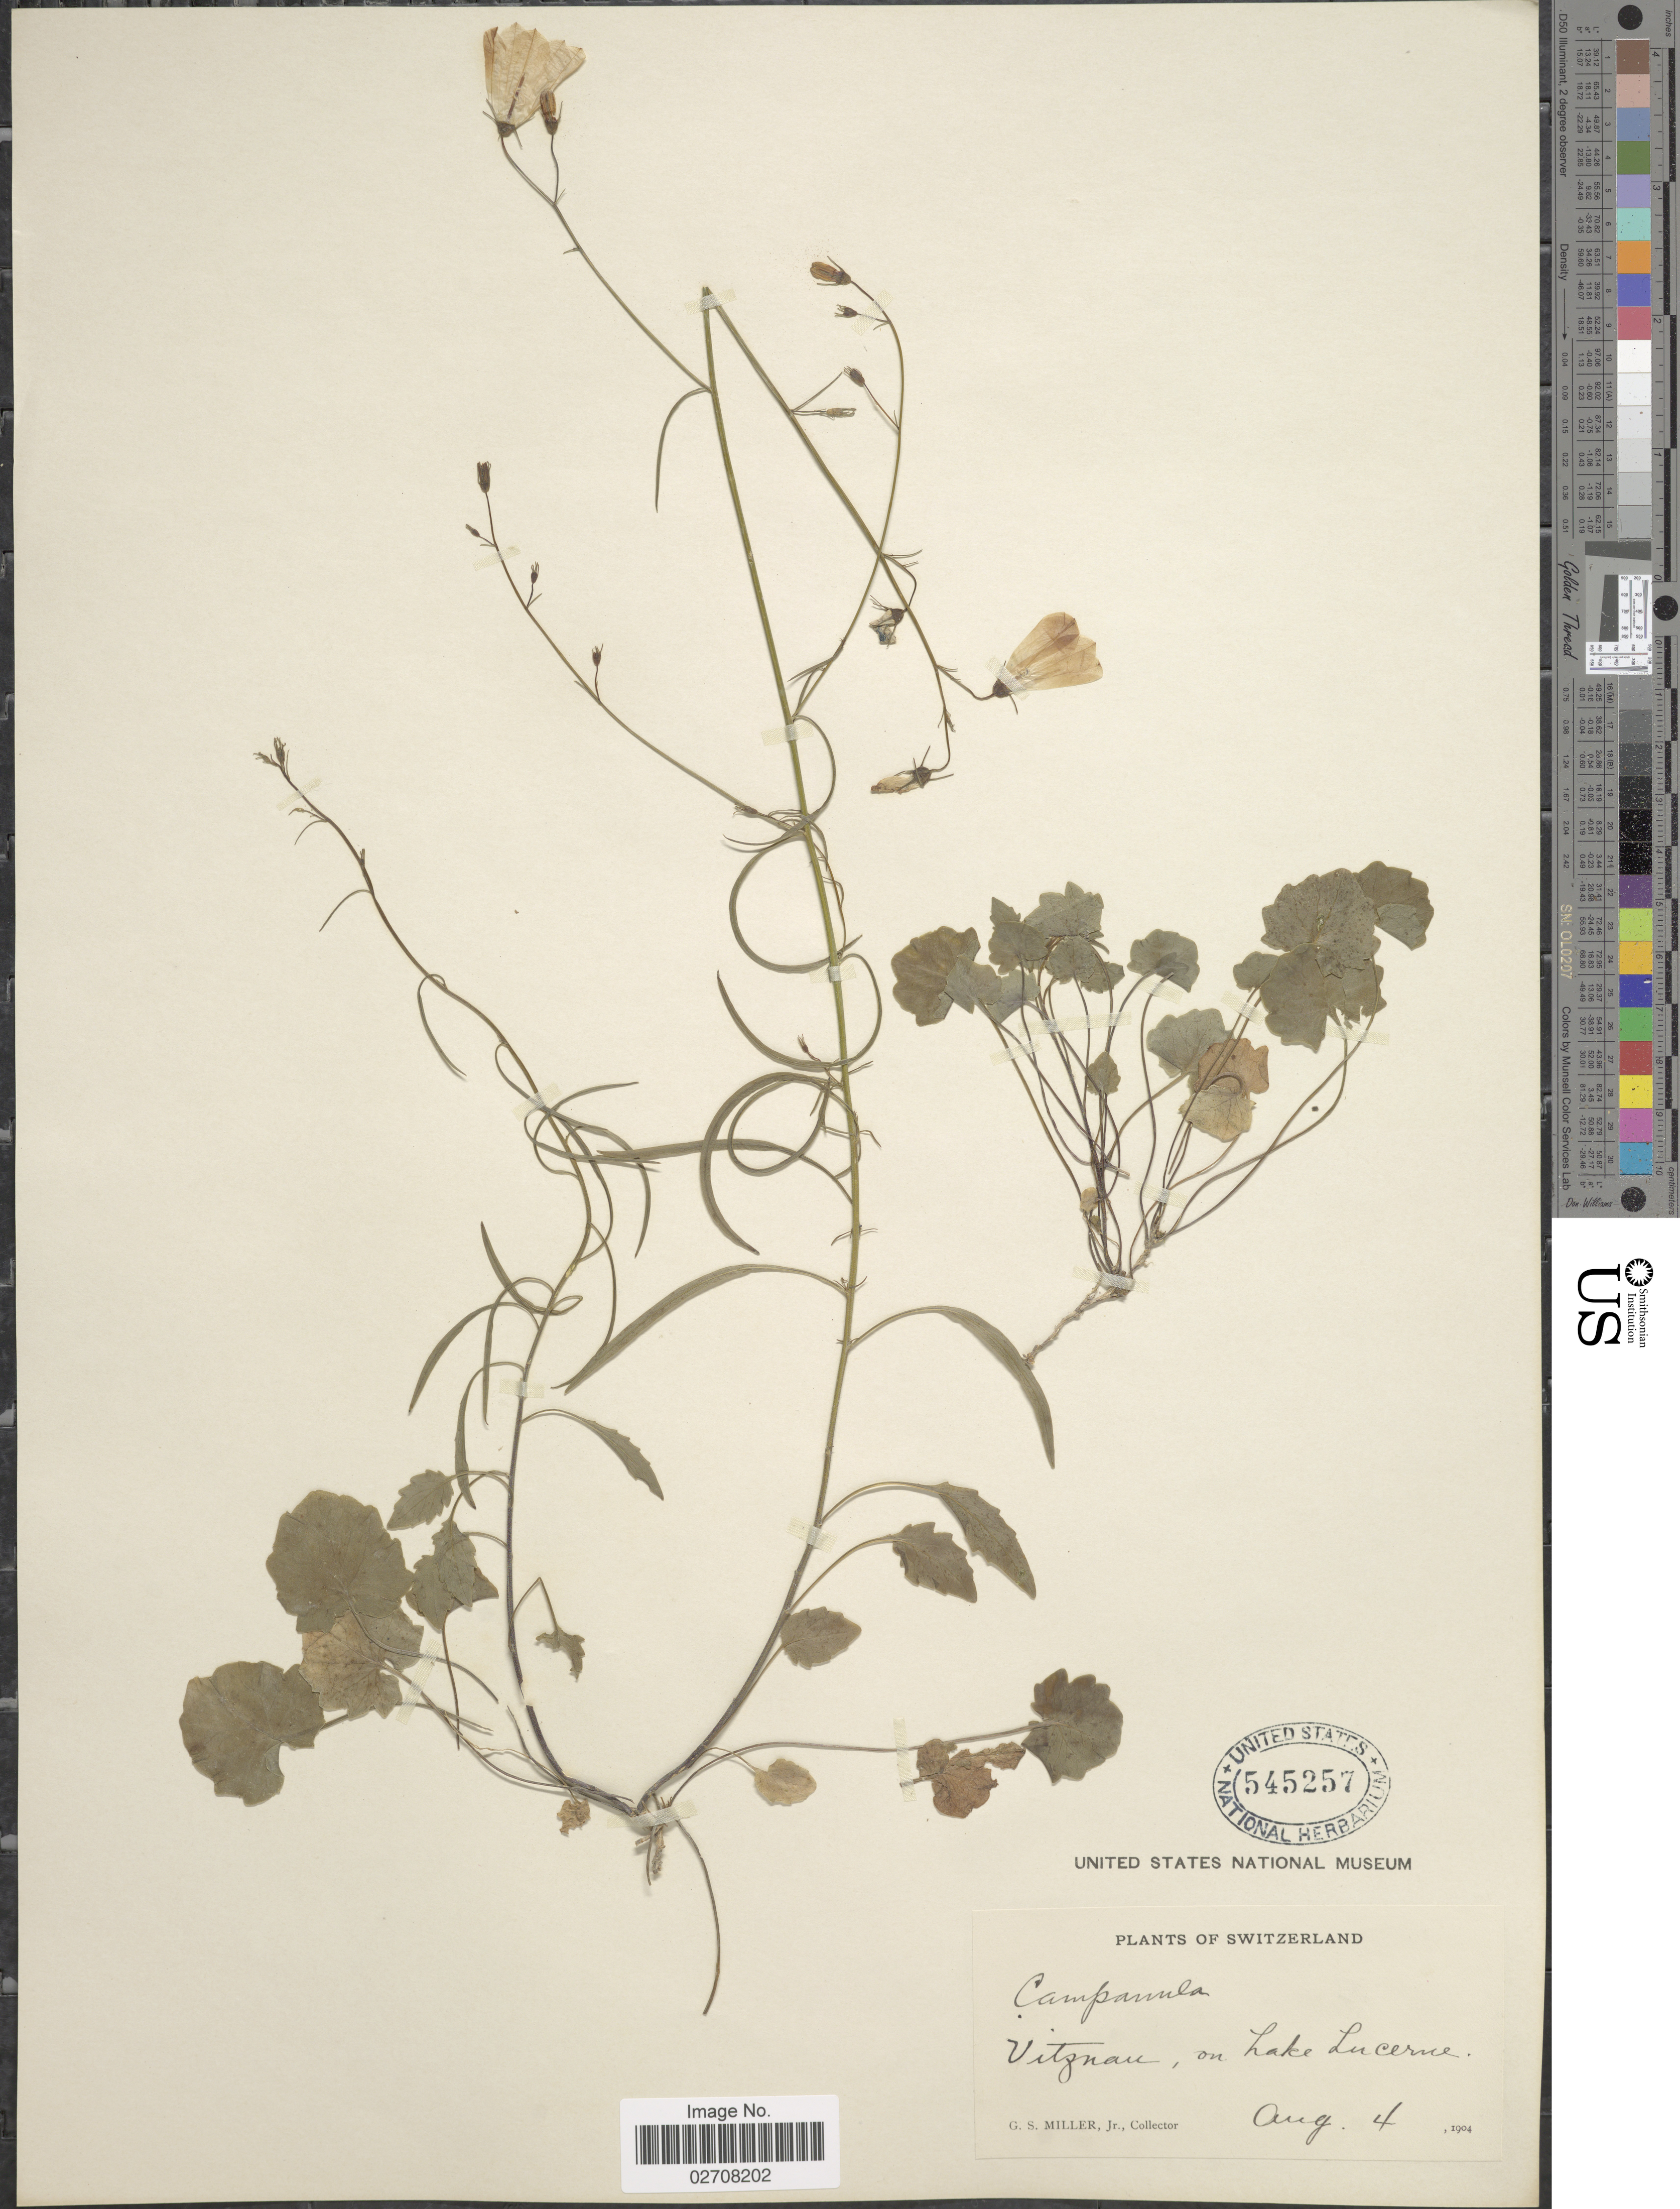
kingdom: Plantae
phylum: Tracheophyta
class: Magnoliopsida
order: Asterales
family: Campanulaceae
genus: Campanula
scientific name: Campanula sp.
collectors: G. S. Miller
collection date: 1904-08-04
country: Switzerland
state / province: Lucerne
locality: Vitznau, on Lake Lucerne.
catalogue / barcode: US 545257